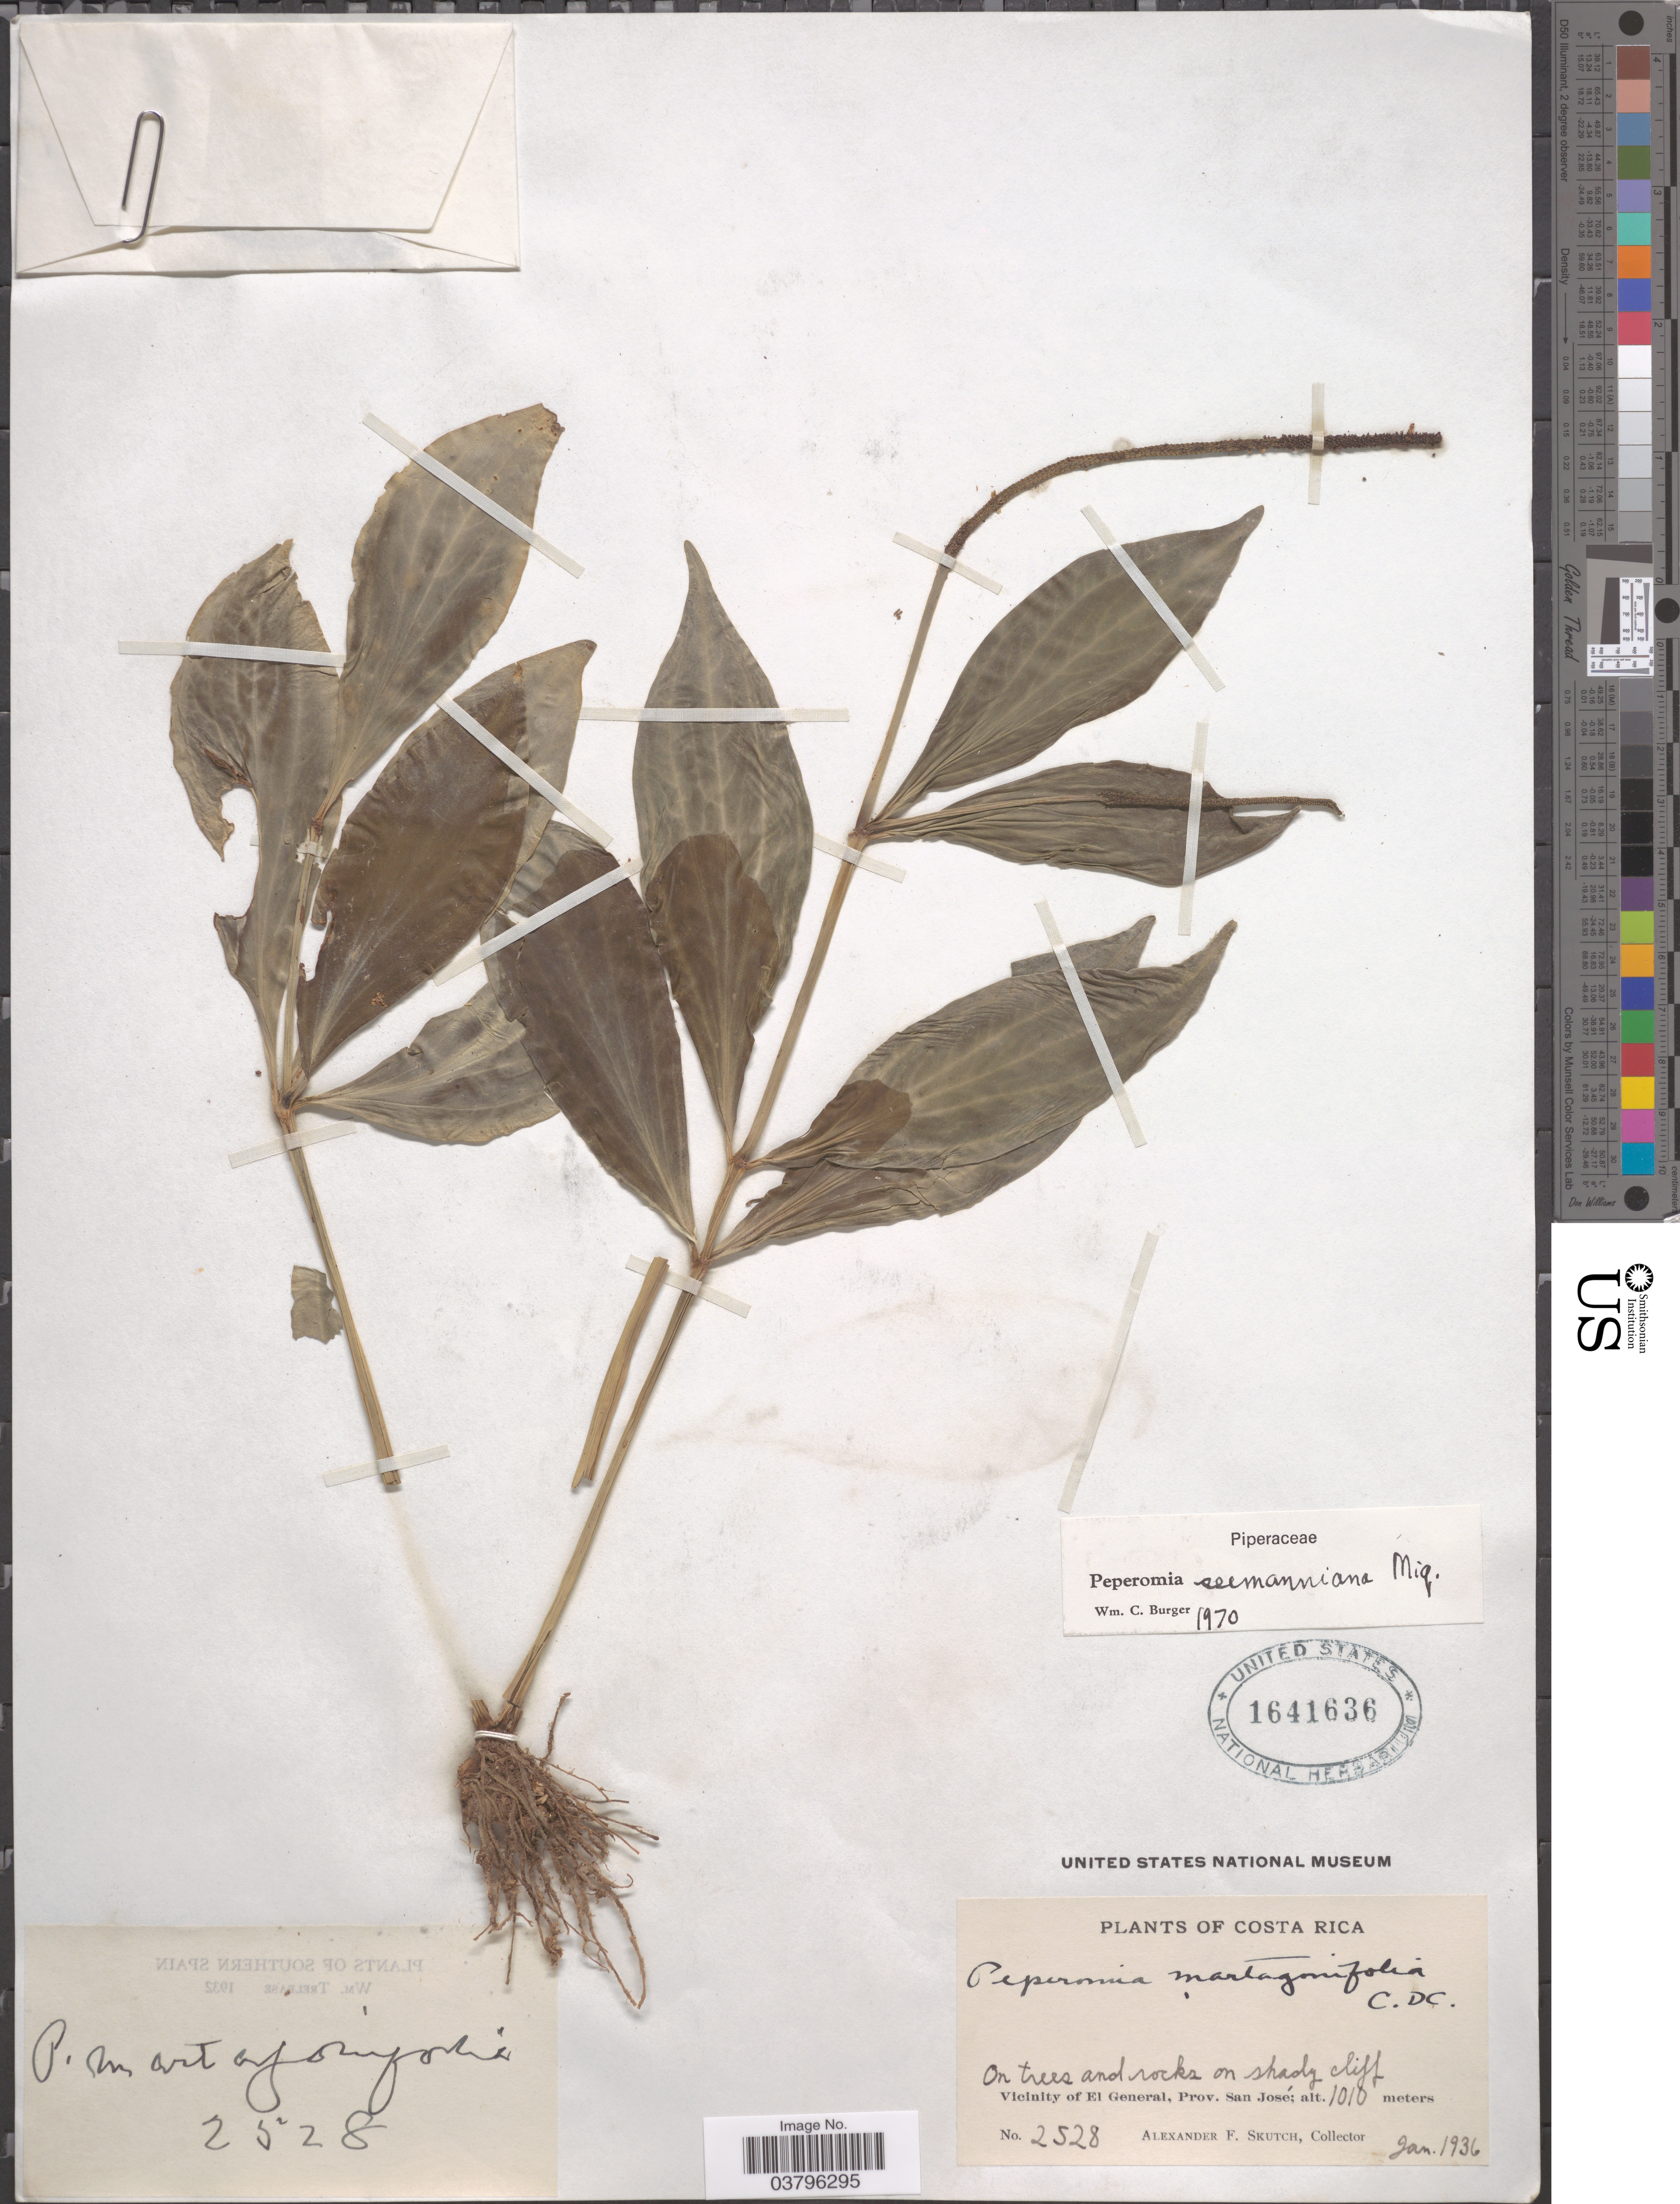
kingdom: Plantae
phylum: Tracheophyta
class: Magnoliopsida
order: Piperales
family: Piperaceae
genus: Peperomia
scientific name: Peperomia rhexiifolia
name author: C. DC.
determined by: Jiménez, José Estaban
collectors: A. F. Skutch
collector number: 2528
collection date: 1936-01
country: Costa Rica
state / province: San José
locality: Vicinity of El General.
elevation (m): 1010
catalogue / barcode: US 1641636